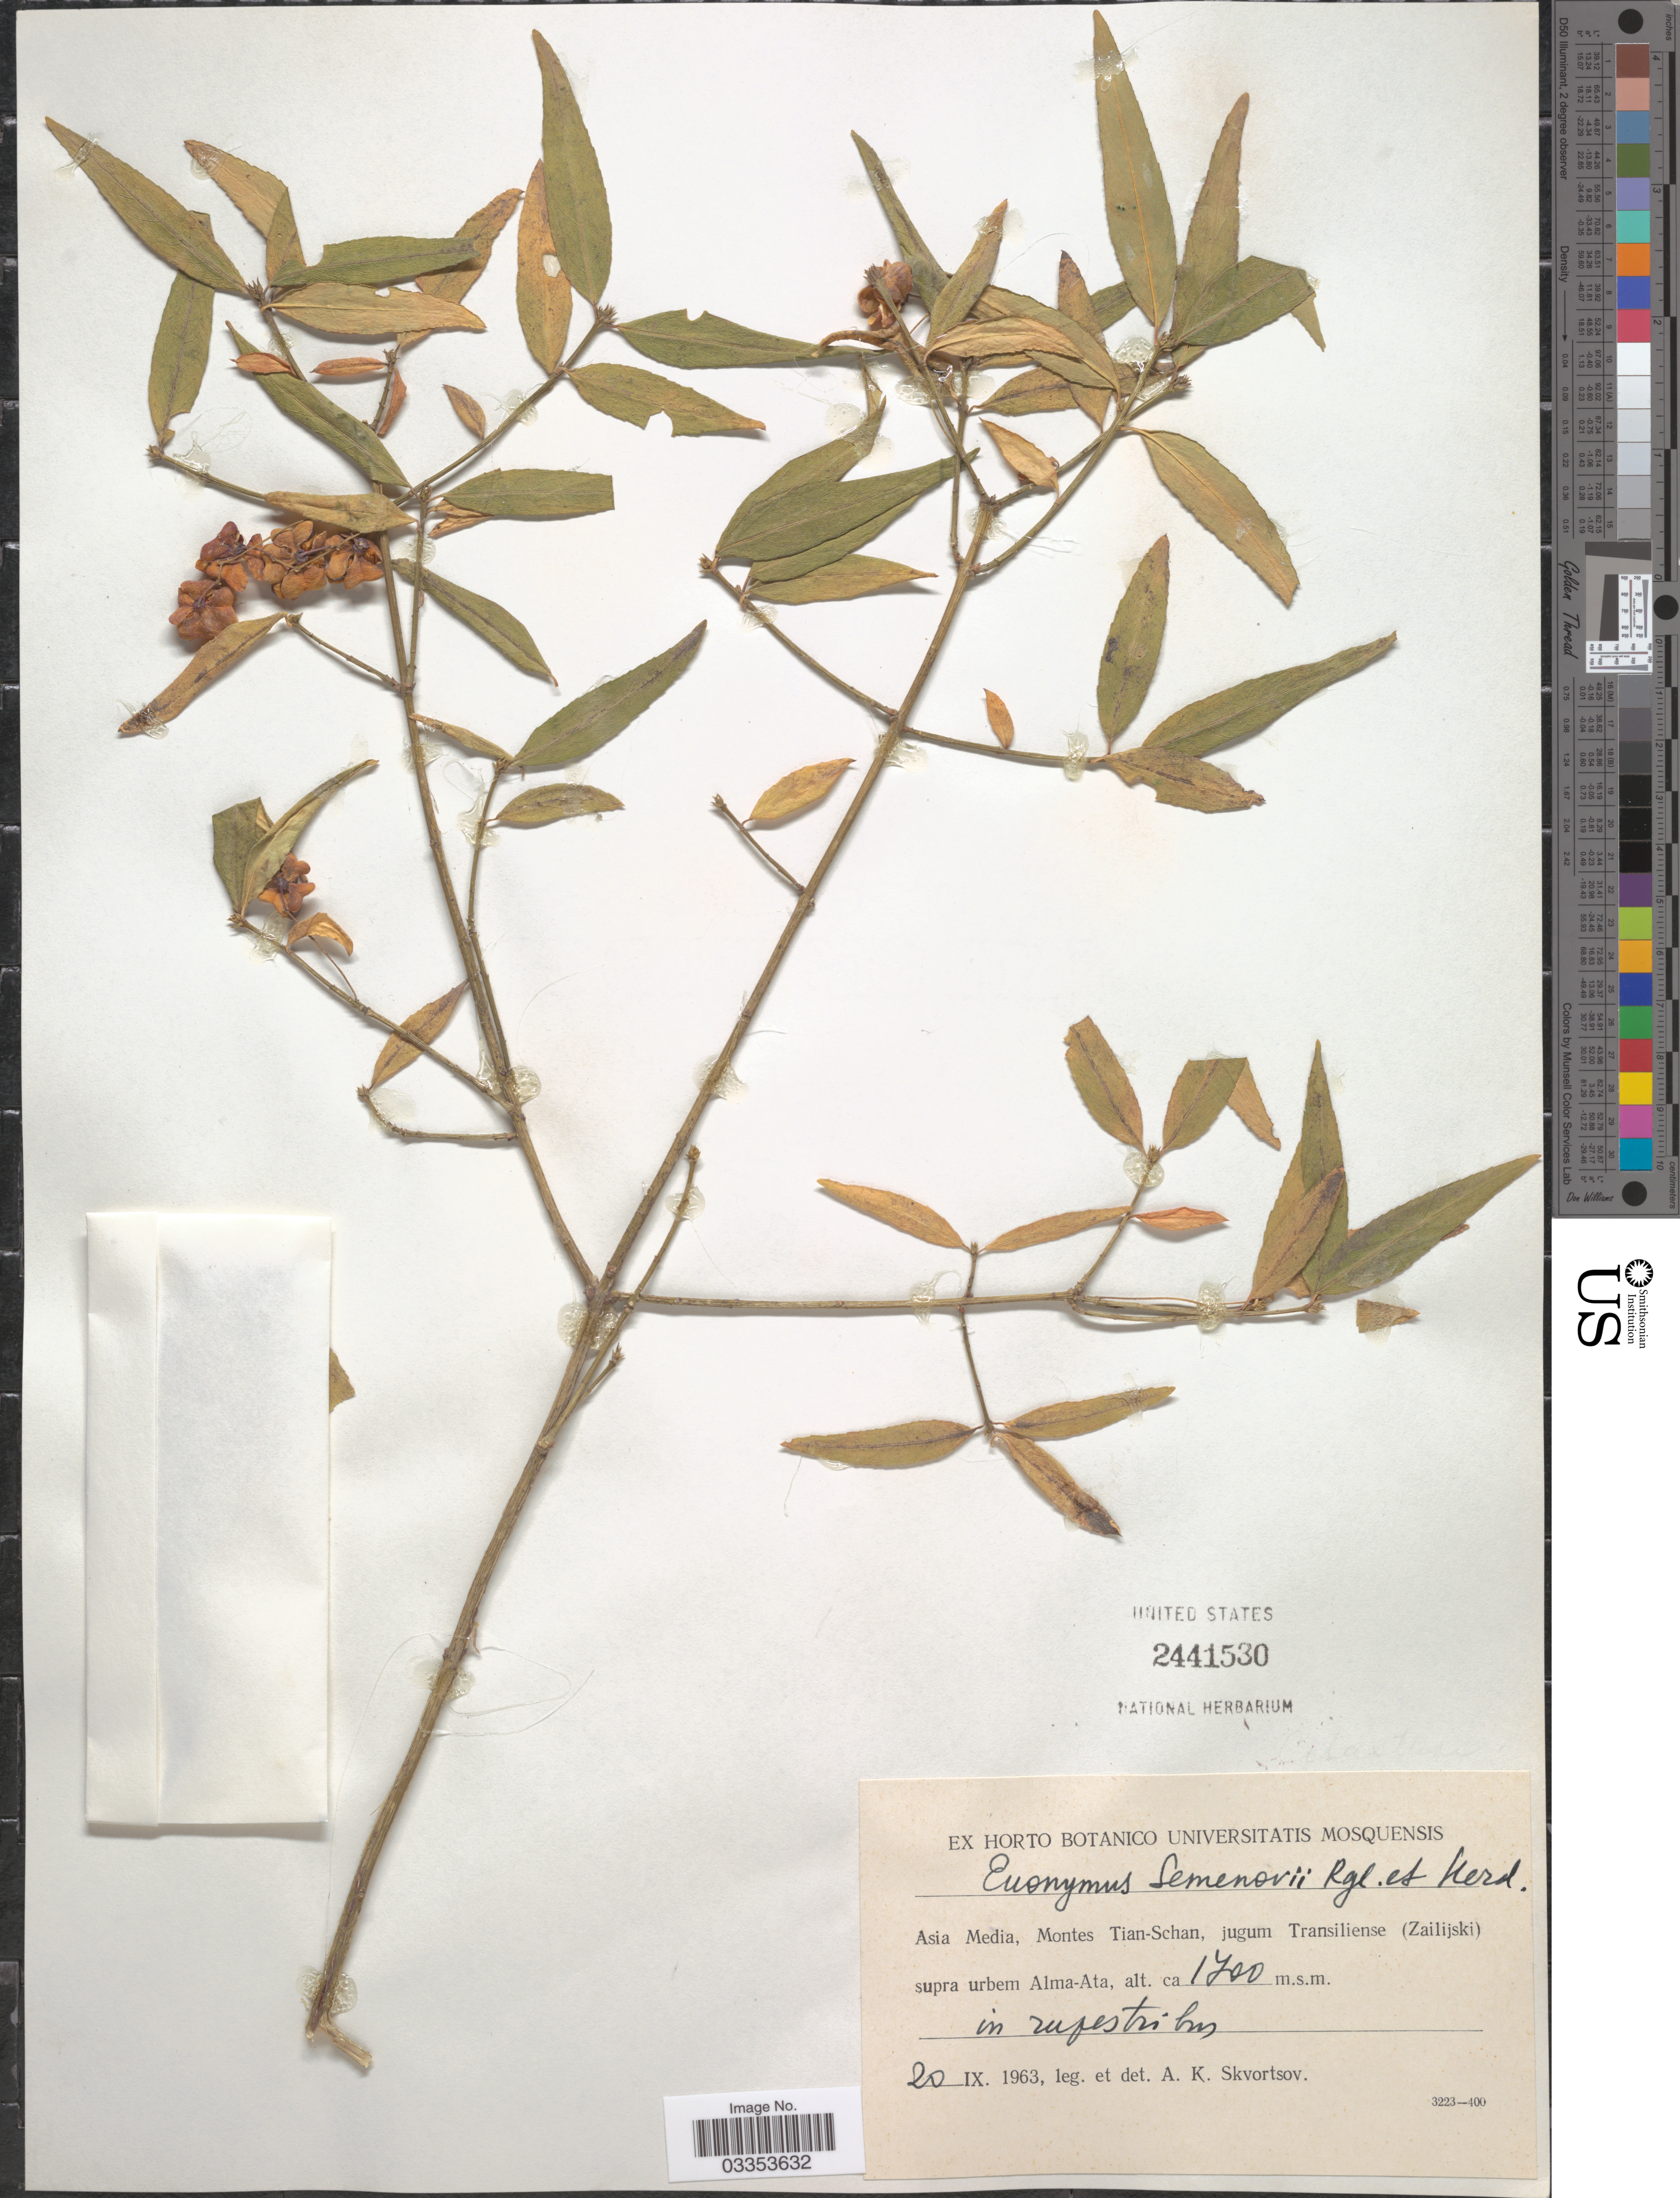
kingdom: Plantae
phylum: Tracheophyta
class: Magnoliopsida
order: Celastrales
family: Celastraceae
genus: Euonymus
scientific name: Euonymus semenovii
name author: Herder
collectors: A. K. Skvortsov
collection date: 1963-09-20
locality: Asia Media, Montes Tian-Schan, jugum Transiliense (Zailijski) supra urbem Alma-Ata.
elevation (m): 1700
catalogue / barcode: US 2441530